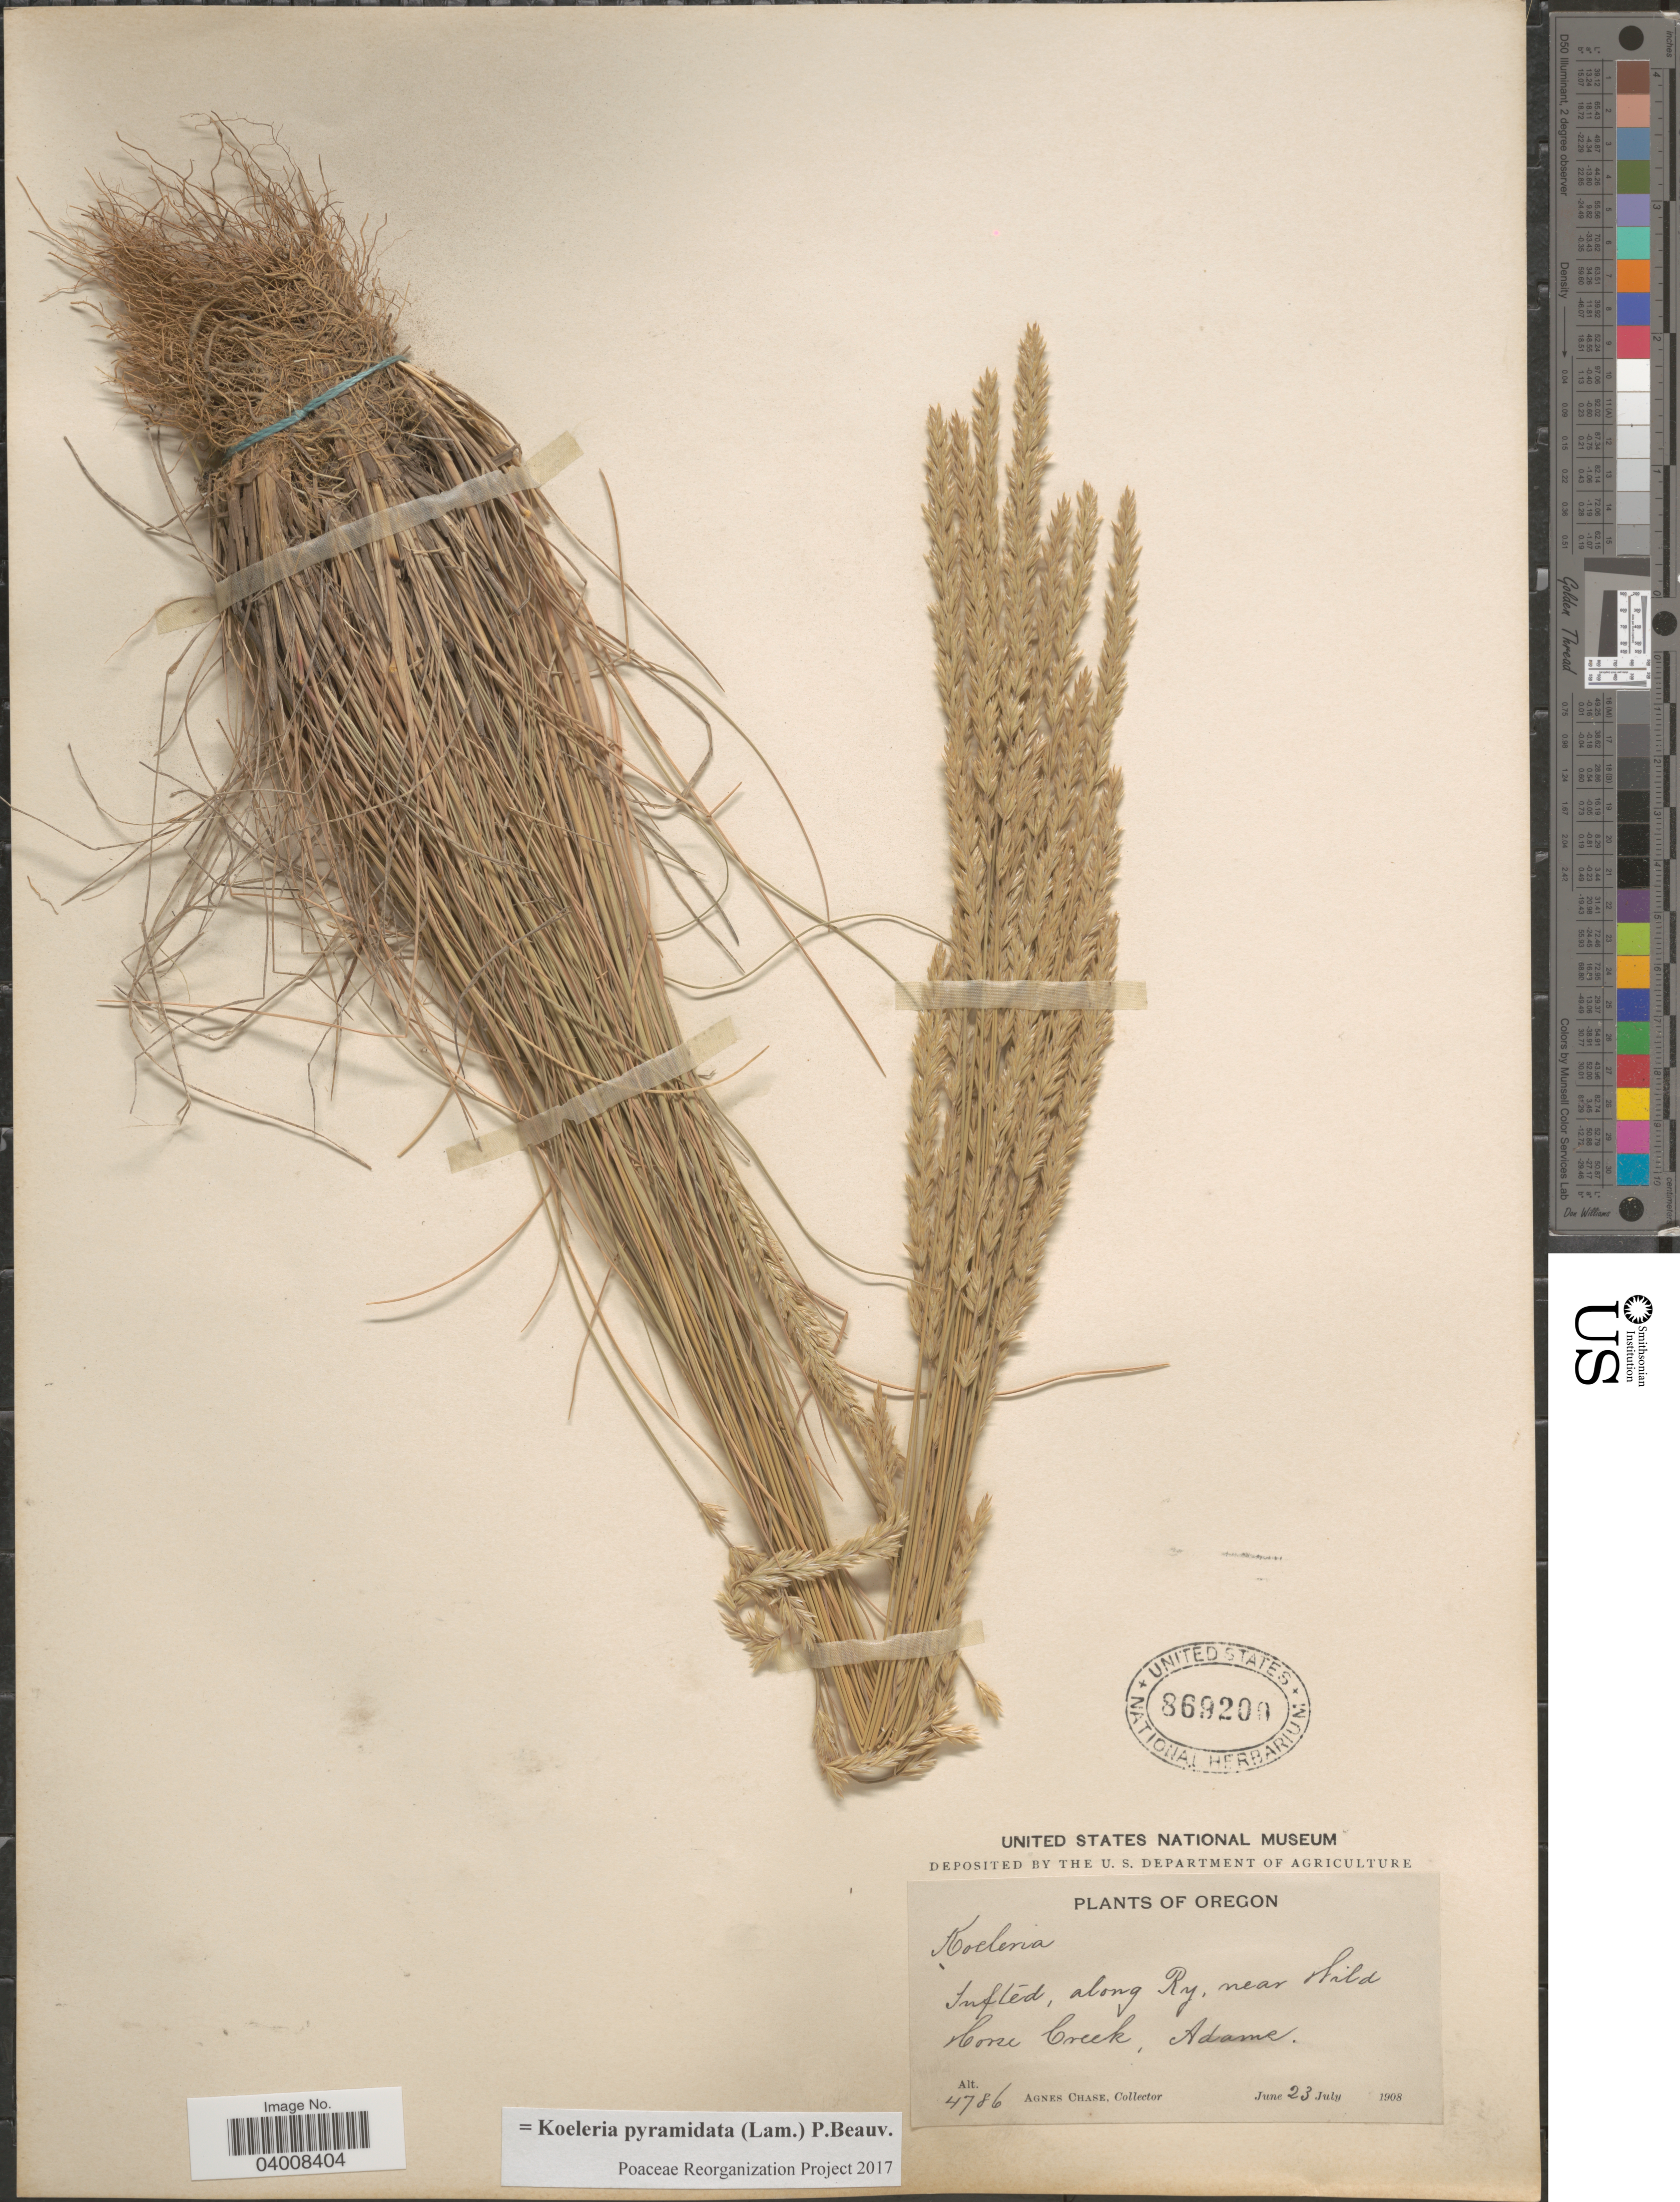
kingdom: Plantae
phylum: Tracheophyta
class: Liliopsida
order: Poales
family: Poaceae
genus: Koeleria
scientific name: Koeleria pyramidata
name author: (Lam.) P. Beauv.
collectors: A. Chase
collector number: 4786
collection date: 1908-07-23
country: United States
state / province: Oregon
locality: Tufted, along Ry, near Wild Horse Creek, Adams.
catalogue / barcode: US 869200